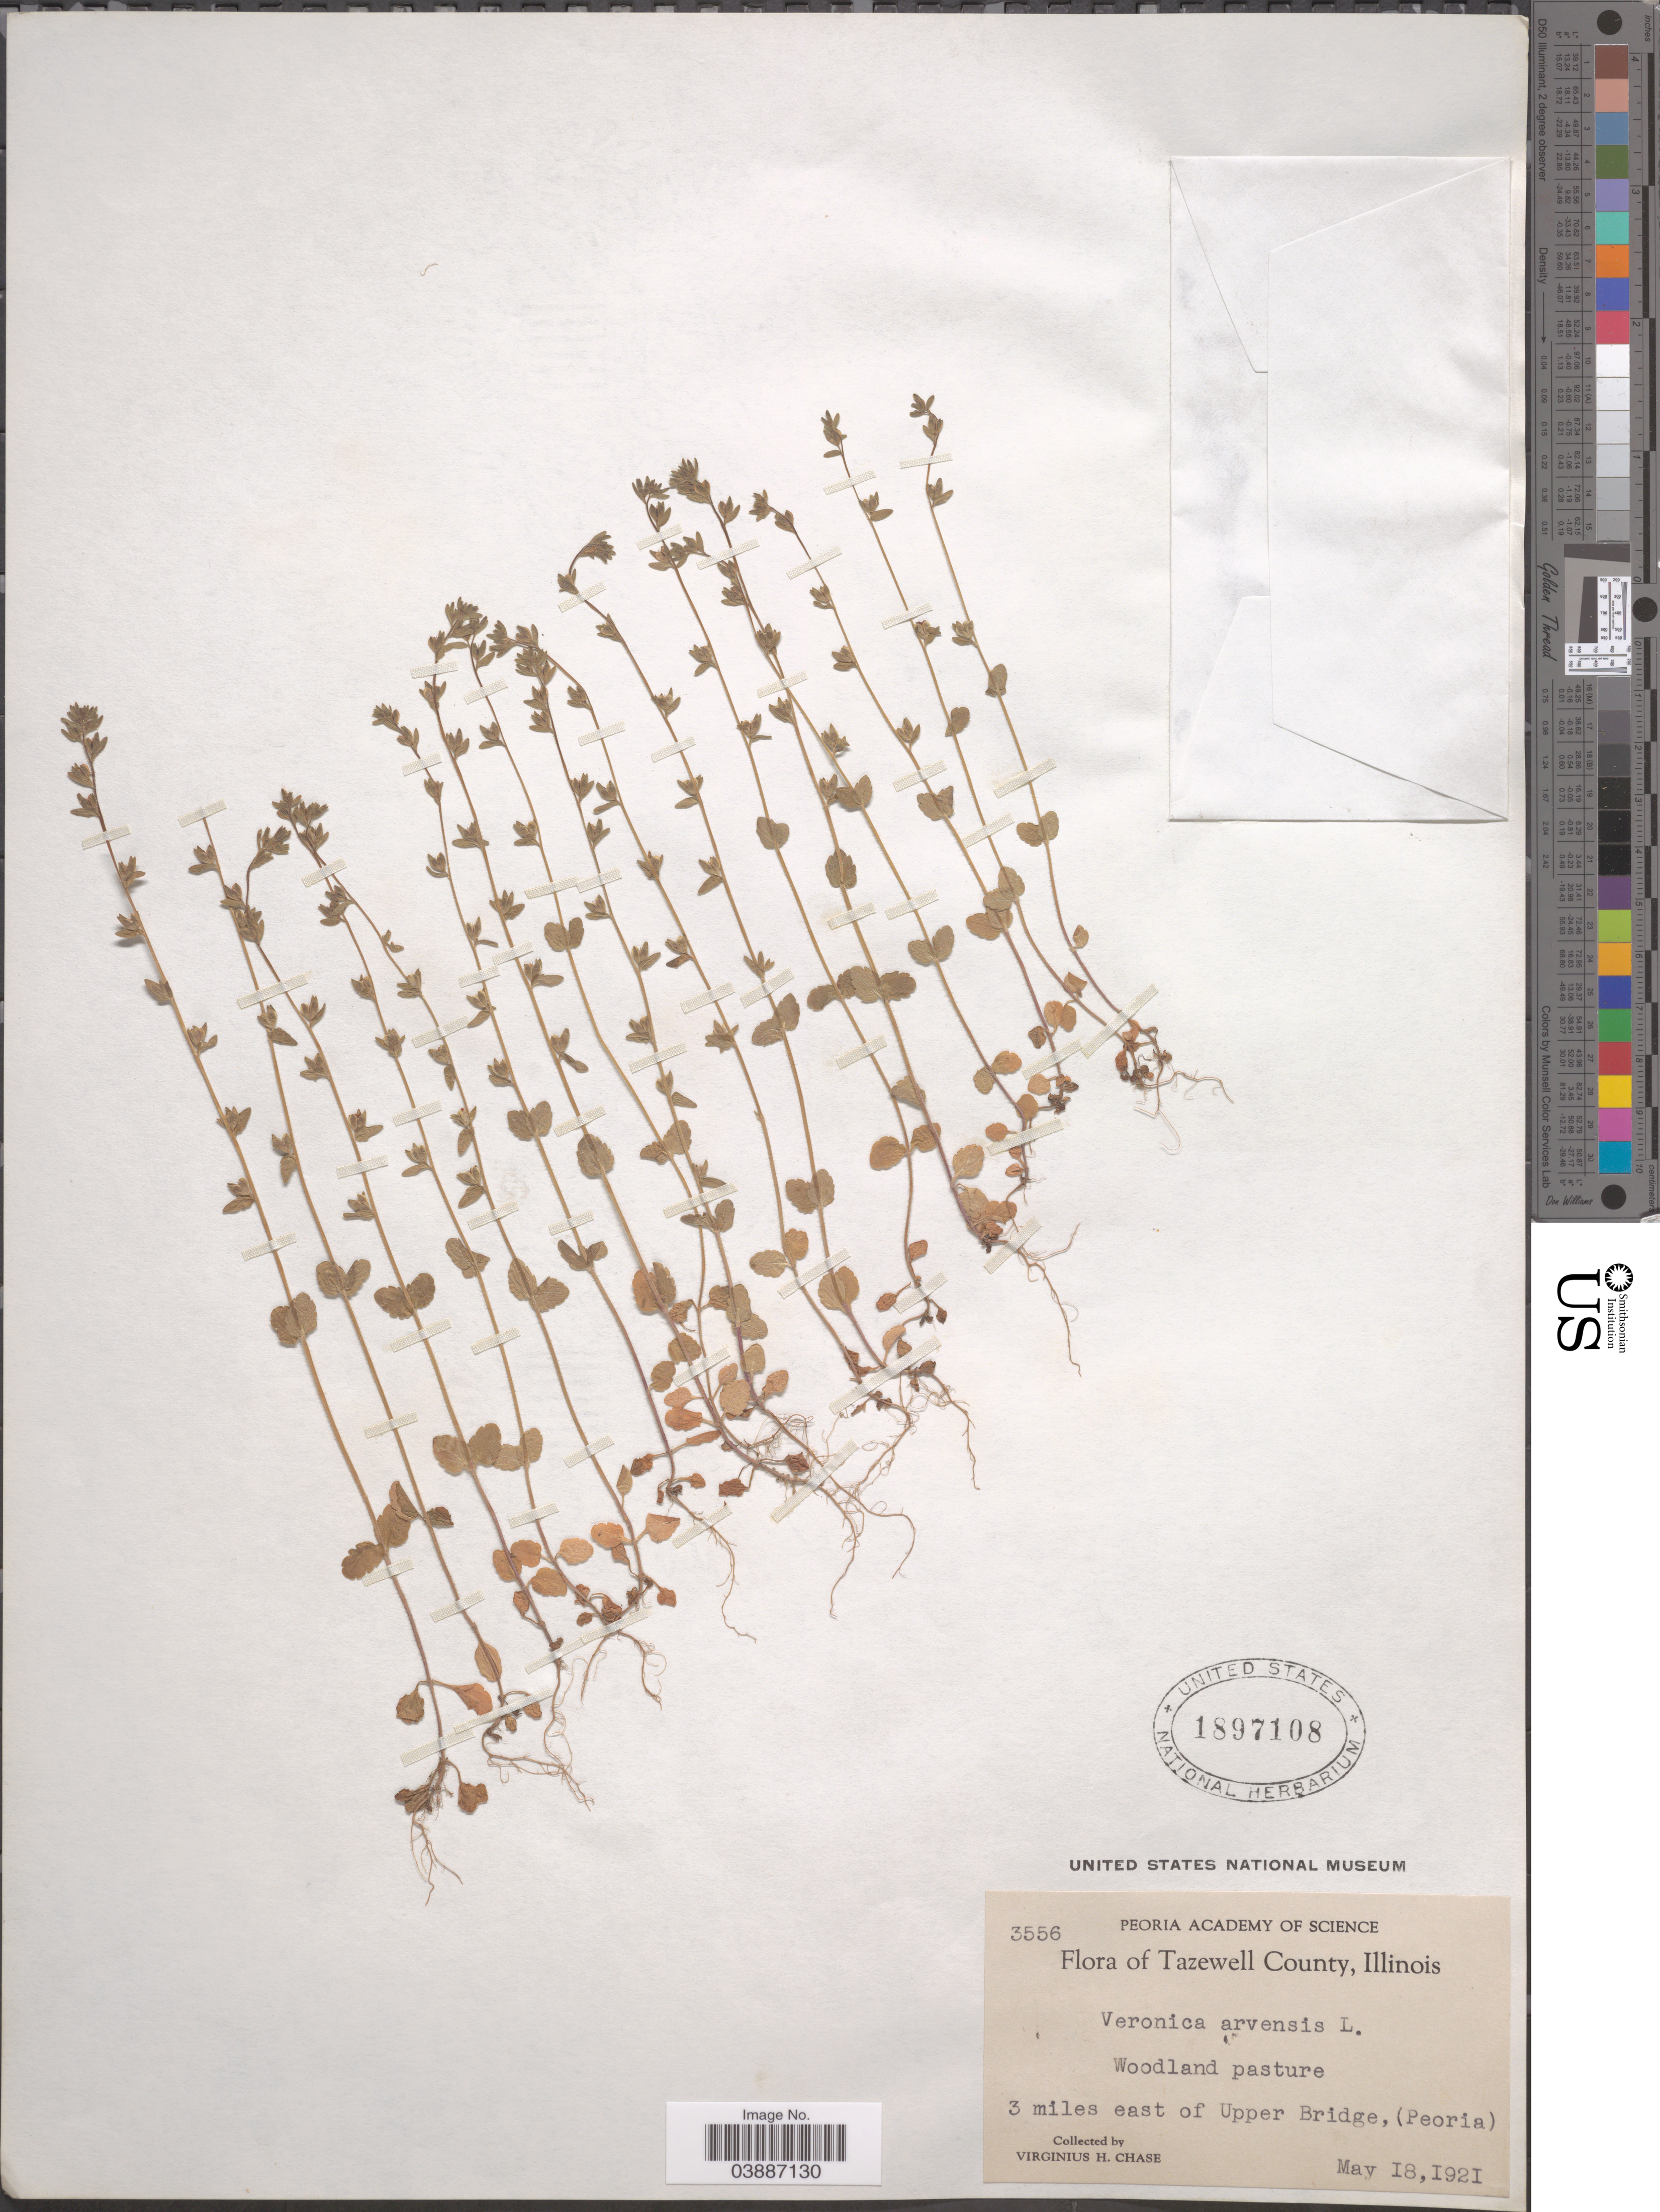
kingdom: Plantae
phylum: Tracheophyta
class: Magnoliopsida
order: Lamiales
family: Plantaginaceae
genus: Veronica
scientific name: Veronica arvensis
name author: L.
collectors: V. H. Chase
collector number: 3556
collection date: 1921-05-18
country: United States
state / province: Illinois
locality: Tazewell County. Woodland pasture. 3 miles east of Upper Bridge, (Peoria).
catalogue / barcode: US 1897108